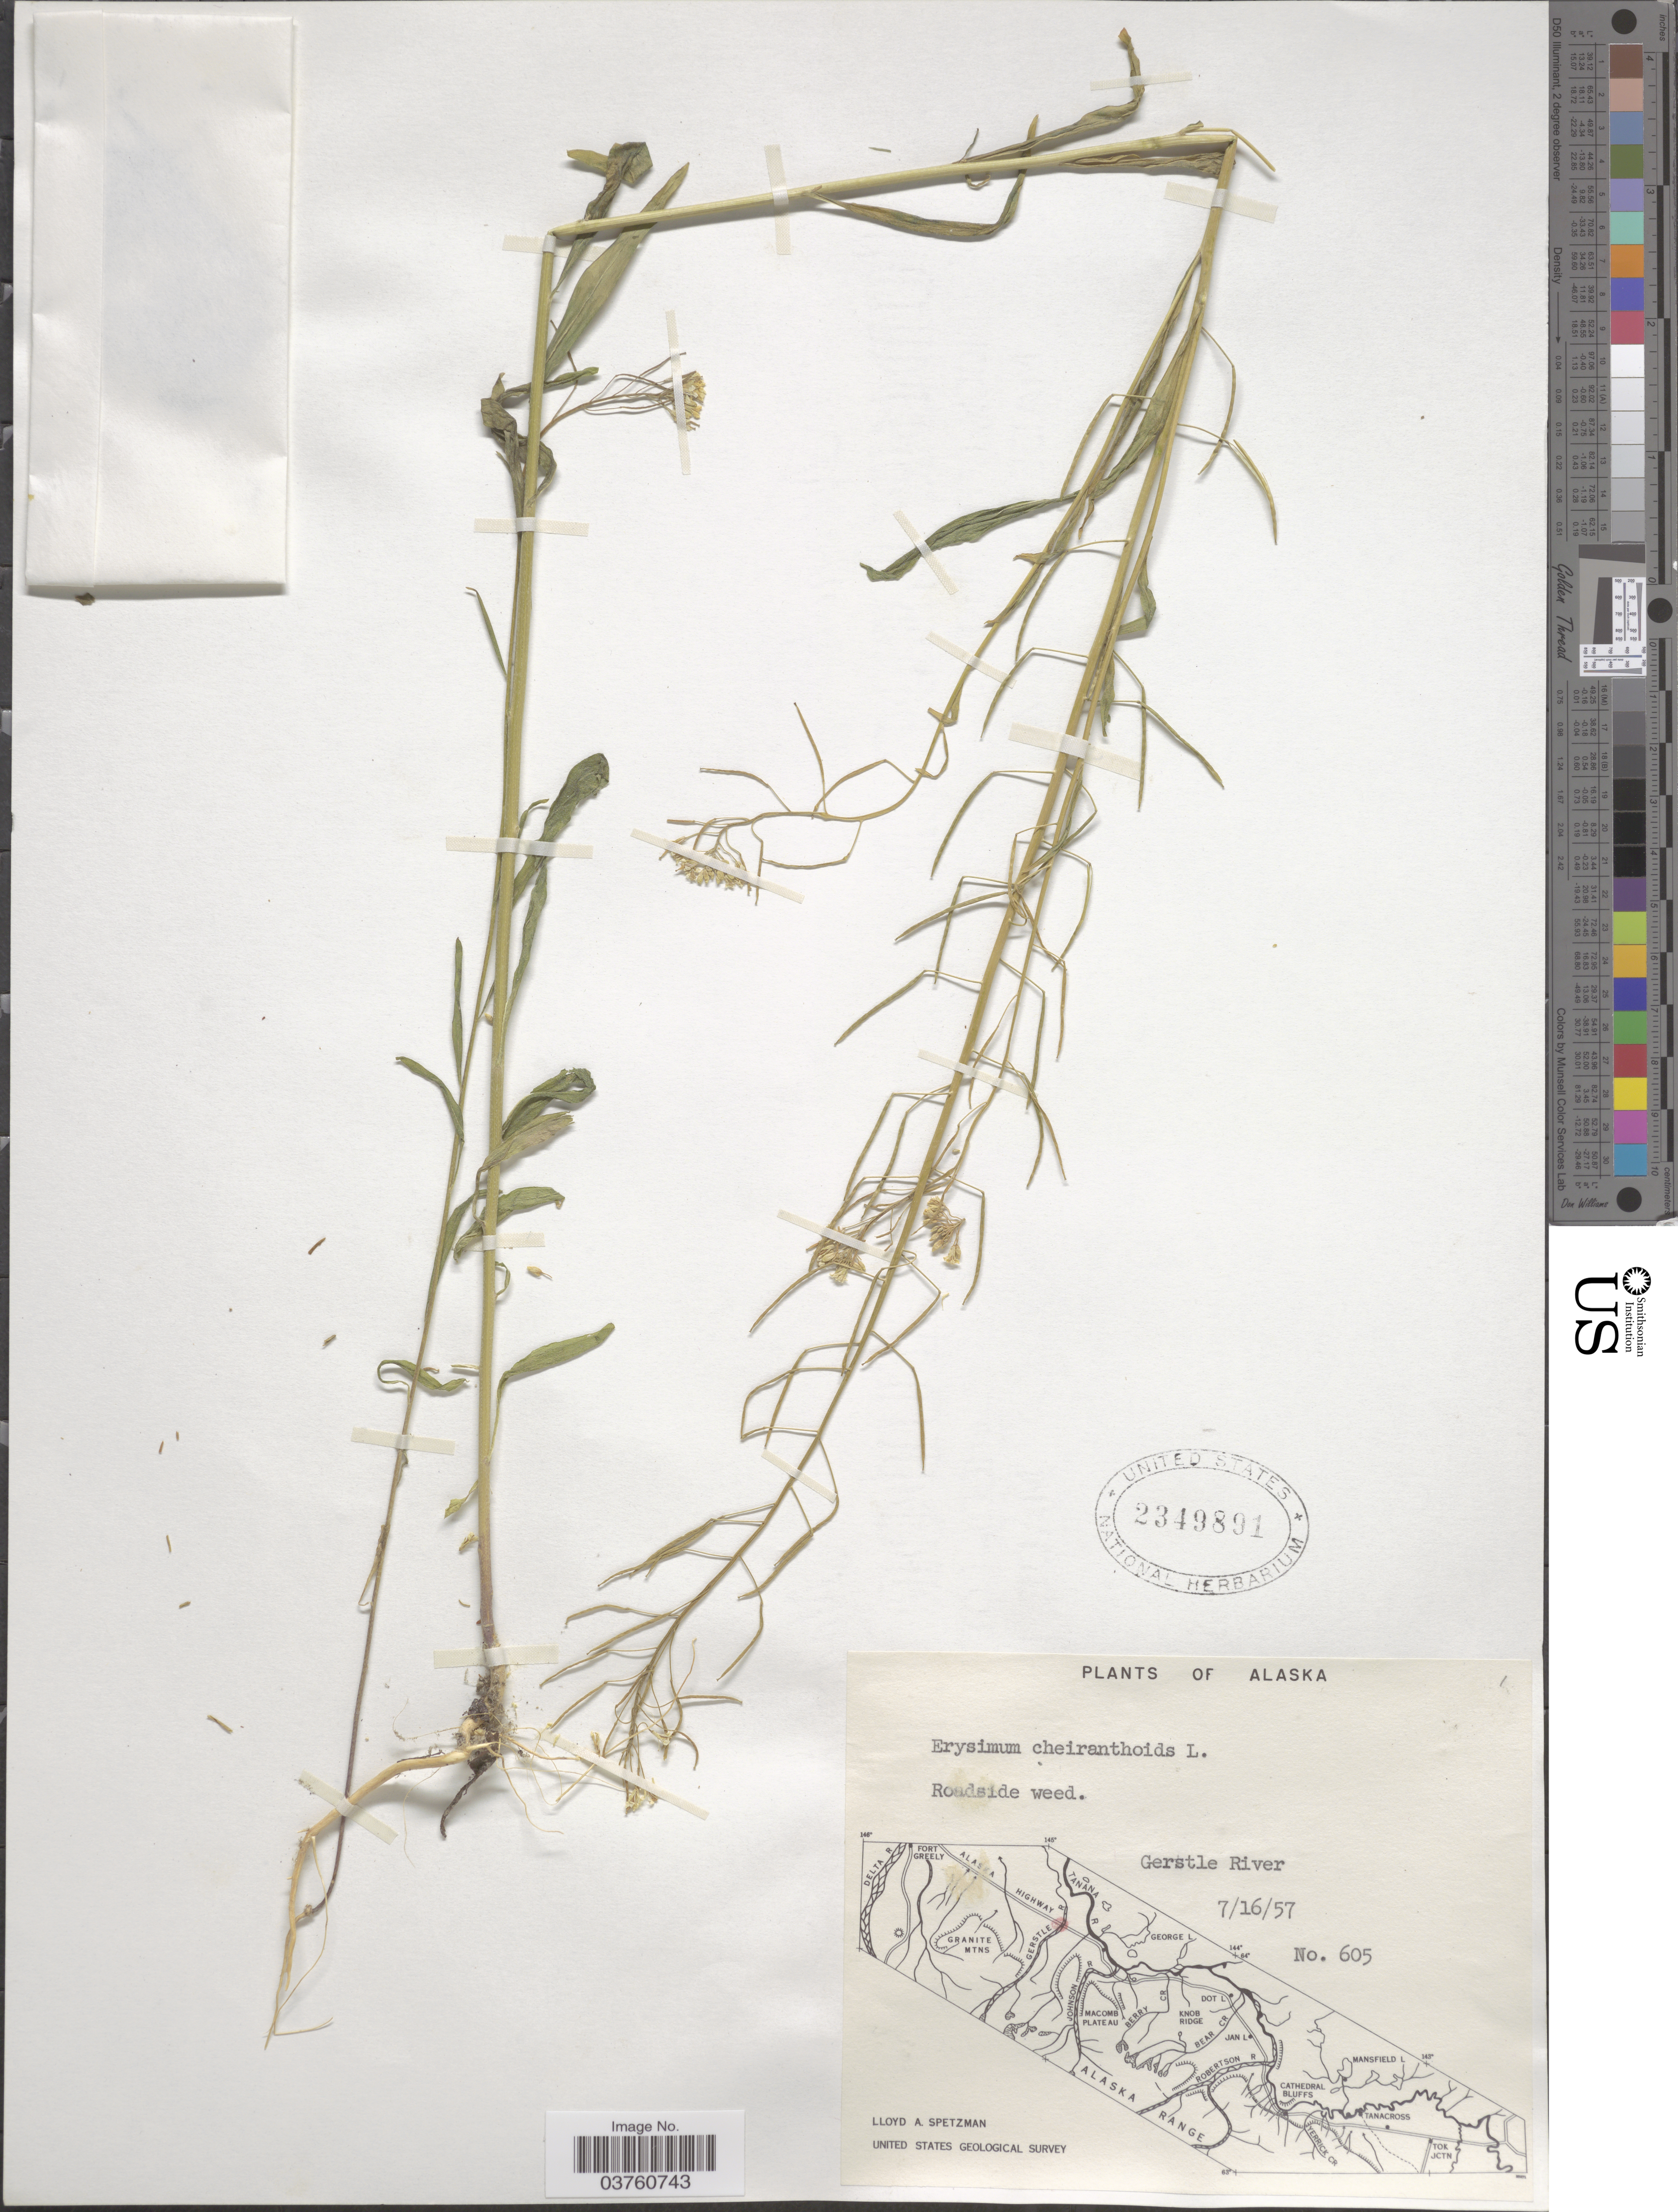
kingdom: Plantae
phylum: Tracheophyta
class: Magnoliopsida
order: Brassicales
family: Brassicaceae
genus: Erysimum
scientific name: Erysimum cheiranthoides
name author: L.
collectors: L. Spetzman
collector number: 605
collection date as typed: Transcribed d/m/y: 16/7/57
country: United States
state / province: Alaska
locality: Gerstle River.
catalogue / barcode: US 2349891